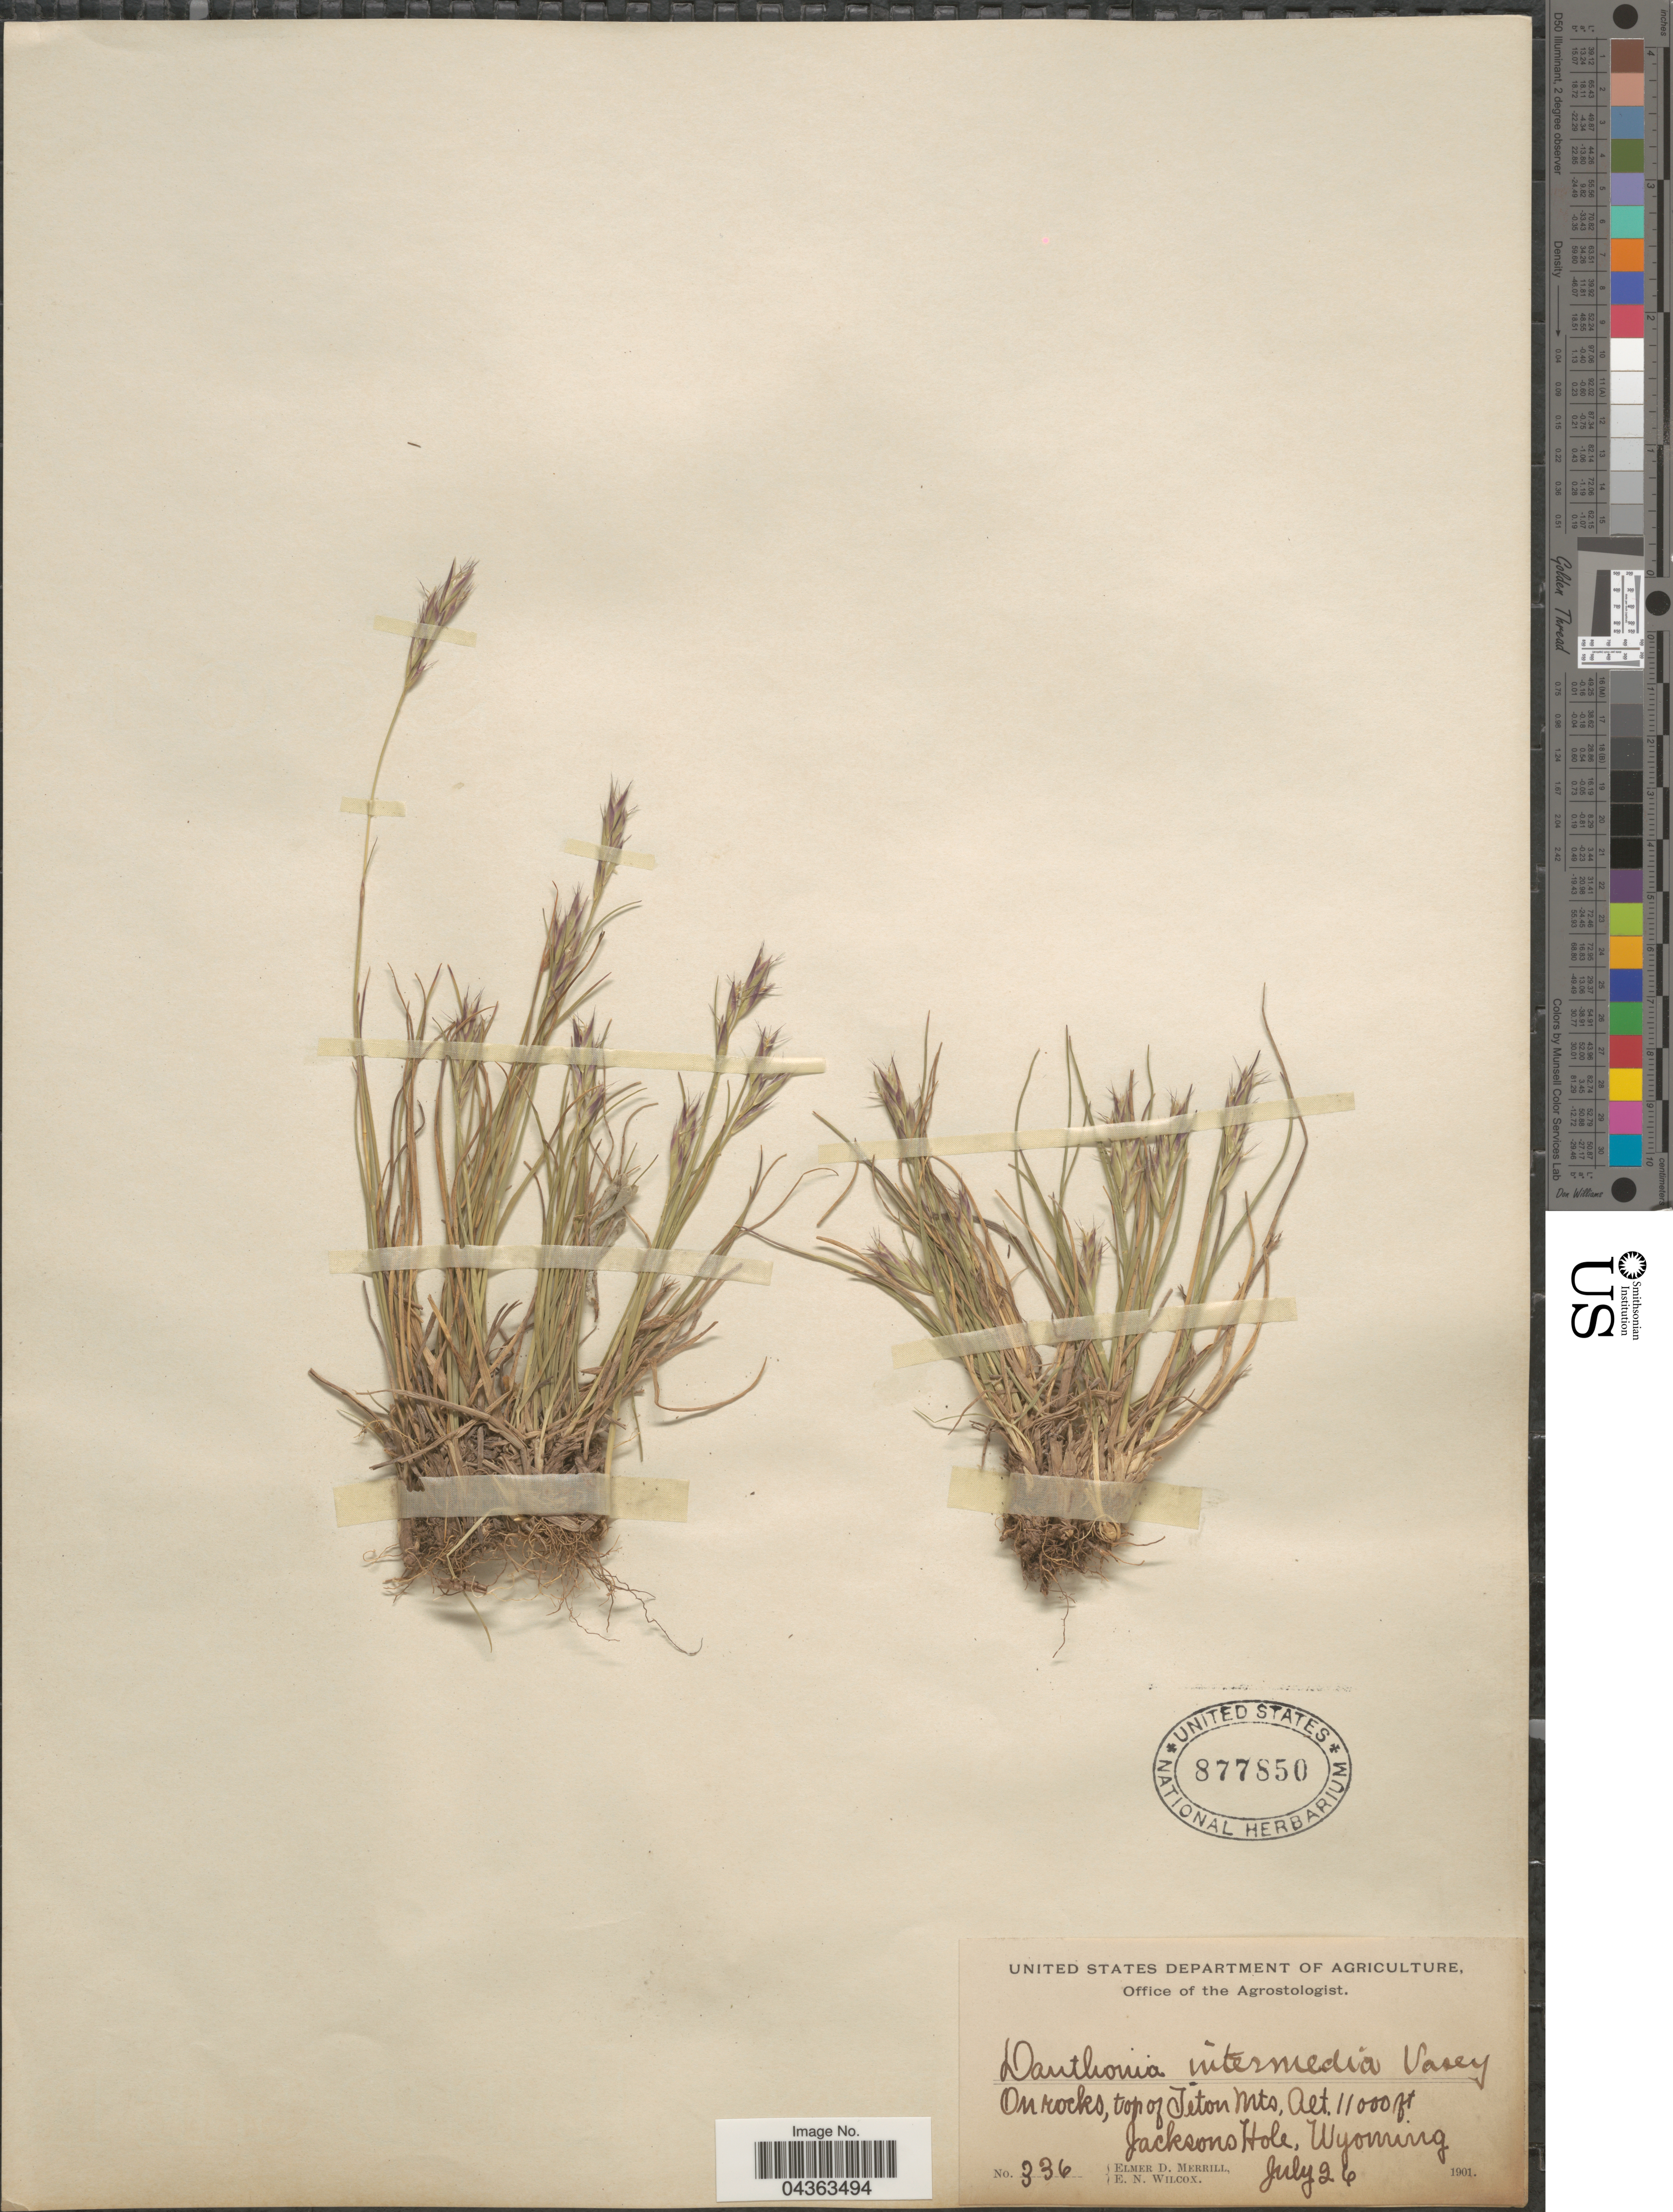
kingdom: Plantae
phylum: Tracheophyta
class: Liliopsida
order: Poales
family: Poaceae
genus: Danthonia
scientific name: Danthonia intermedia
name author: Vasey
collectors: E. D. Merrill & E. Wilcox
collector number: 336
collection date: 1901-07-26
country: United States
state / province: Wyoming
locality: On rocks, top of Teton Mts. Jacksons Hole.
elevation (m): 3353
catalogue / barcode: US 877850